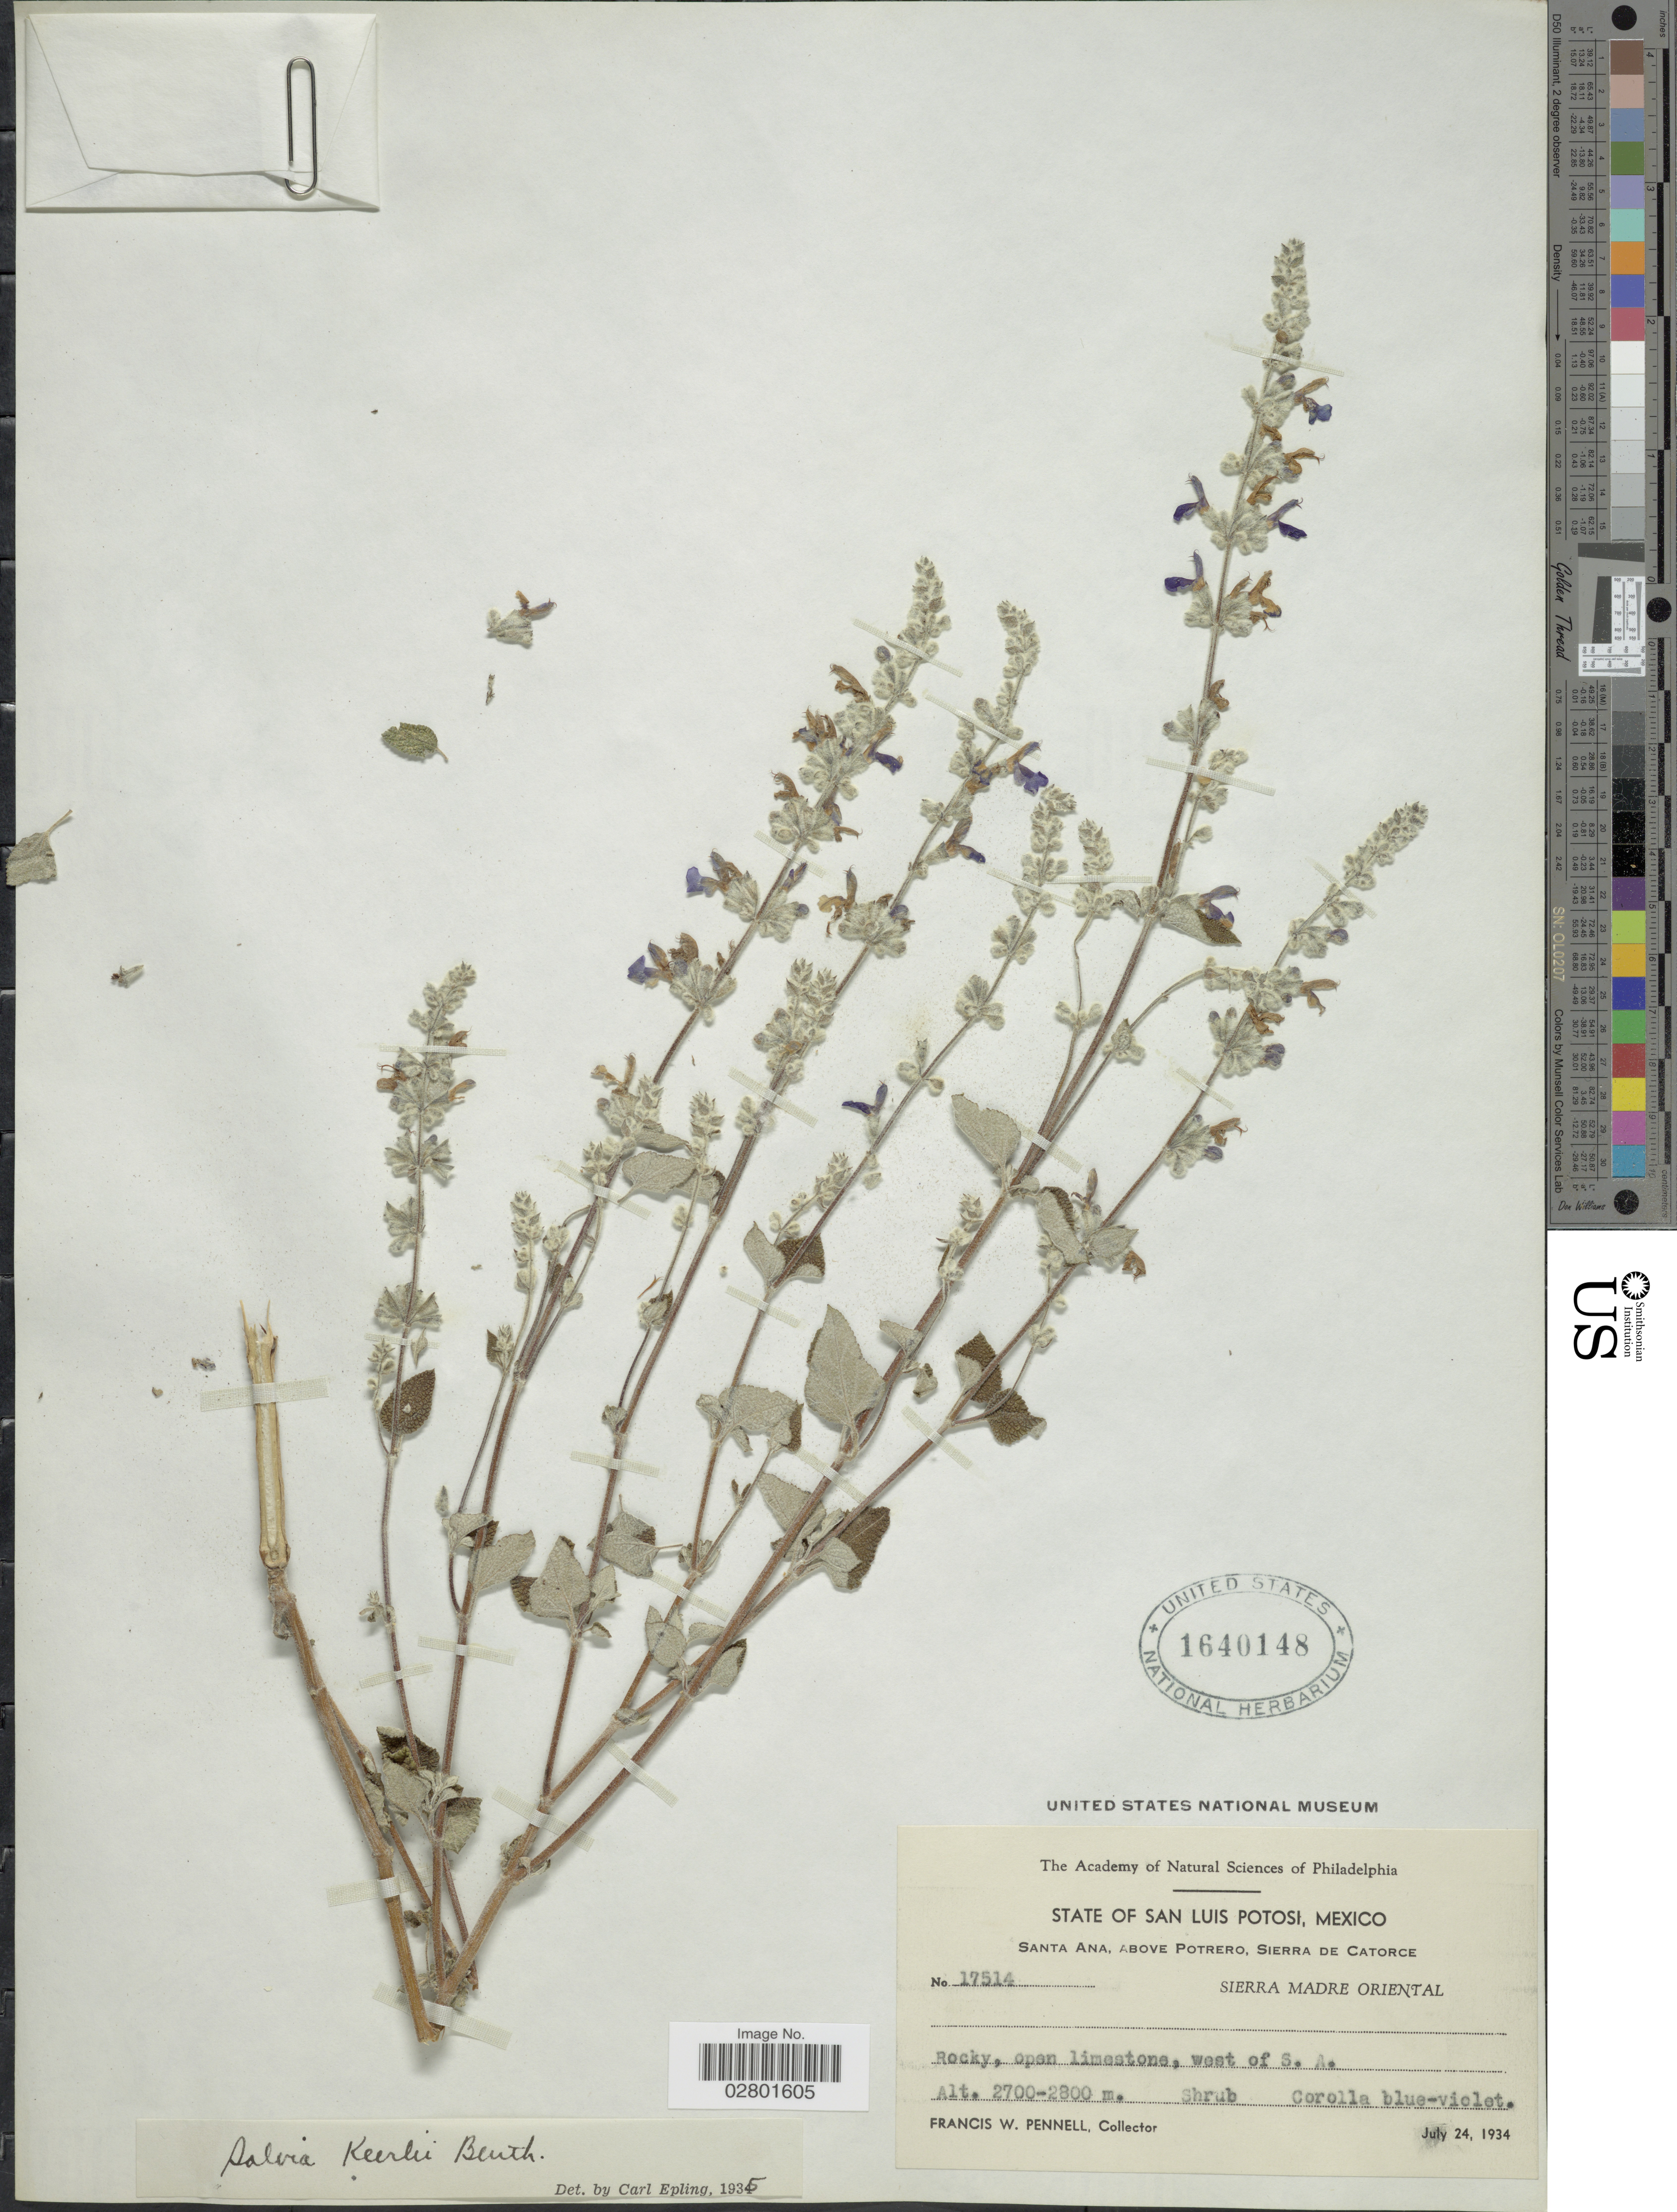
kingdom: Plantae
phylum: Tracheophyta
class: Magnoliopsida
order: Lamiales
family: Lamiaceae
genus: Salvia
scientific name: Salvia keerlii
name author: Benth.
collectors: F. W. Pennell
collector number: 17514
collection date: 1934-07-24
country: Mexico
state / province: San Luis Potosí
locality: Santa Ana, Above Potrero, Sierra de Catorce, Sierra Madre Oriental, Rocky, open limestone, west of S.A.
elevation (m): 2700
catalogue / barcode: US 1640148